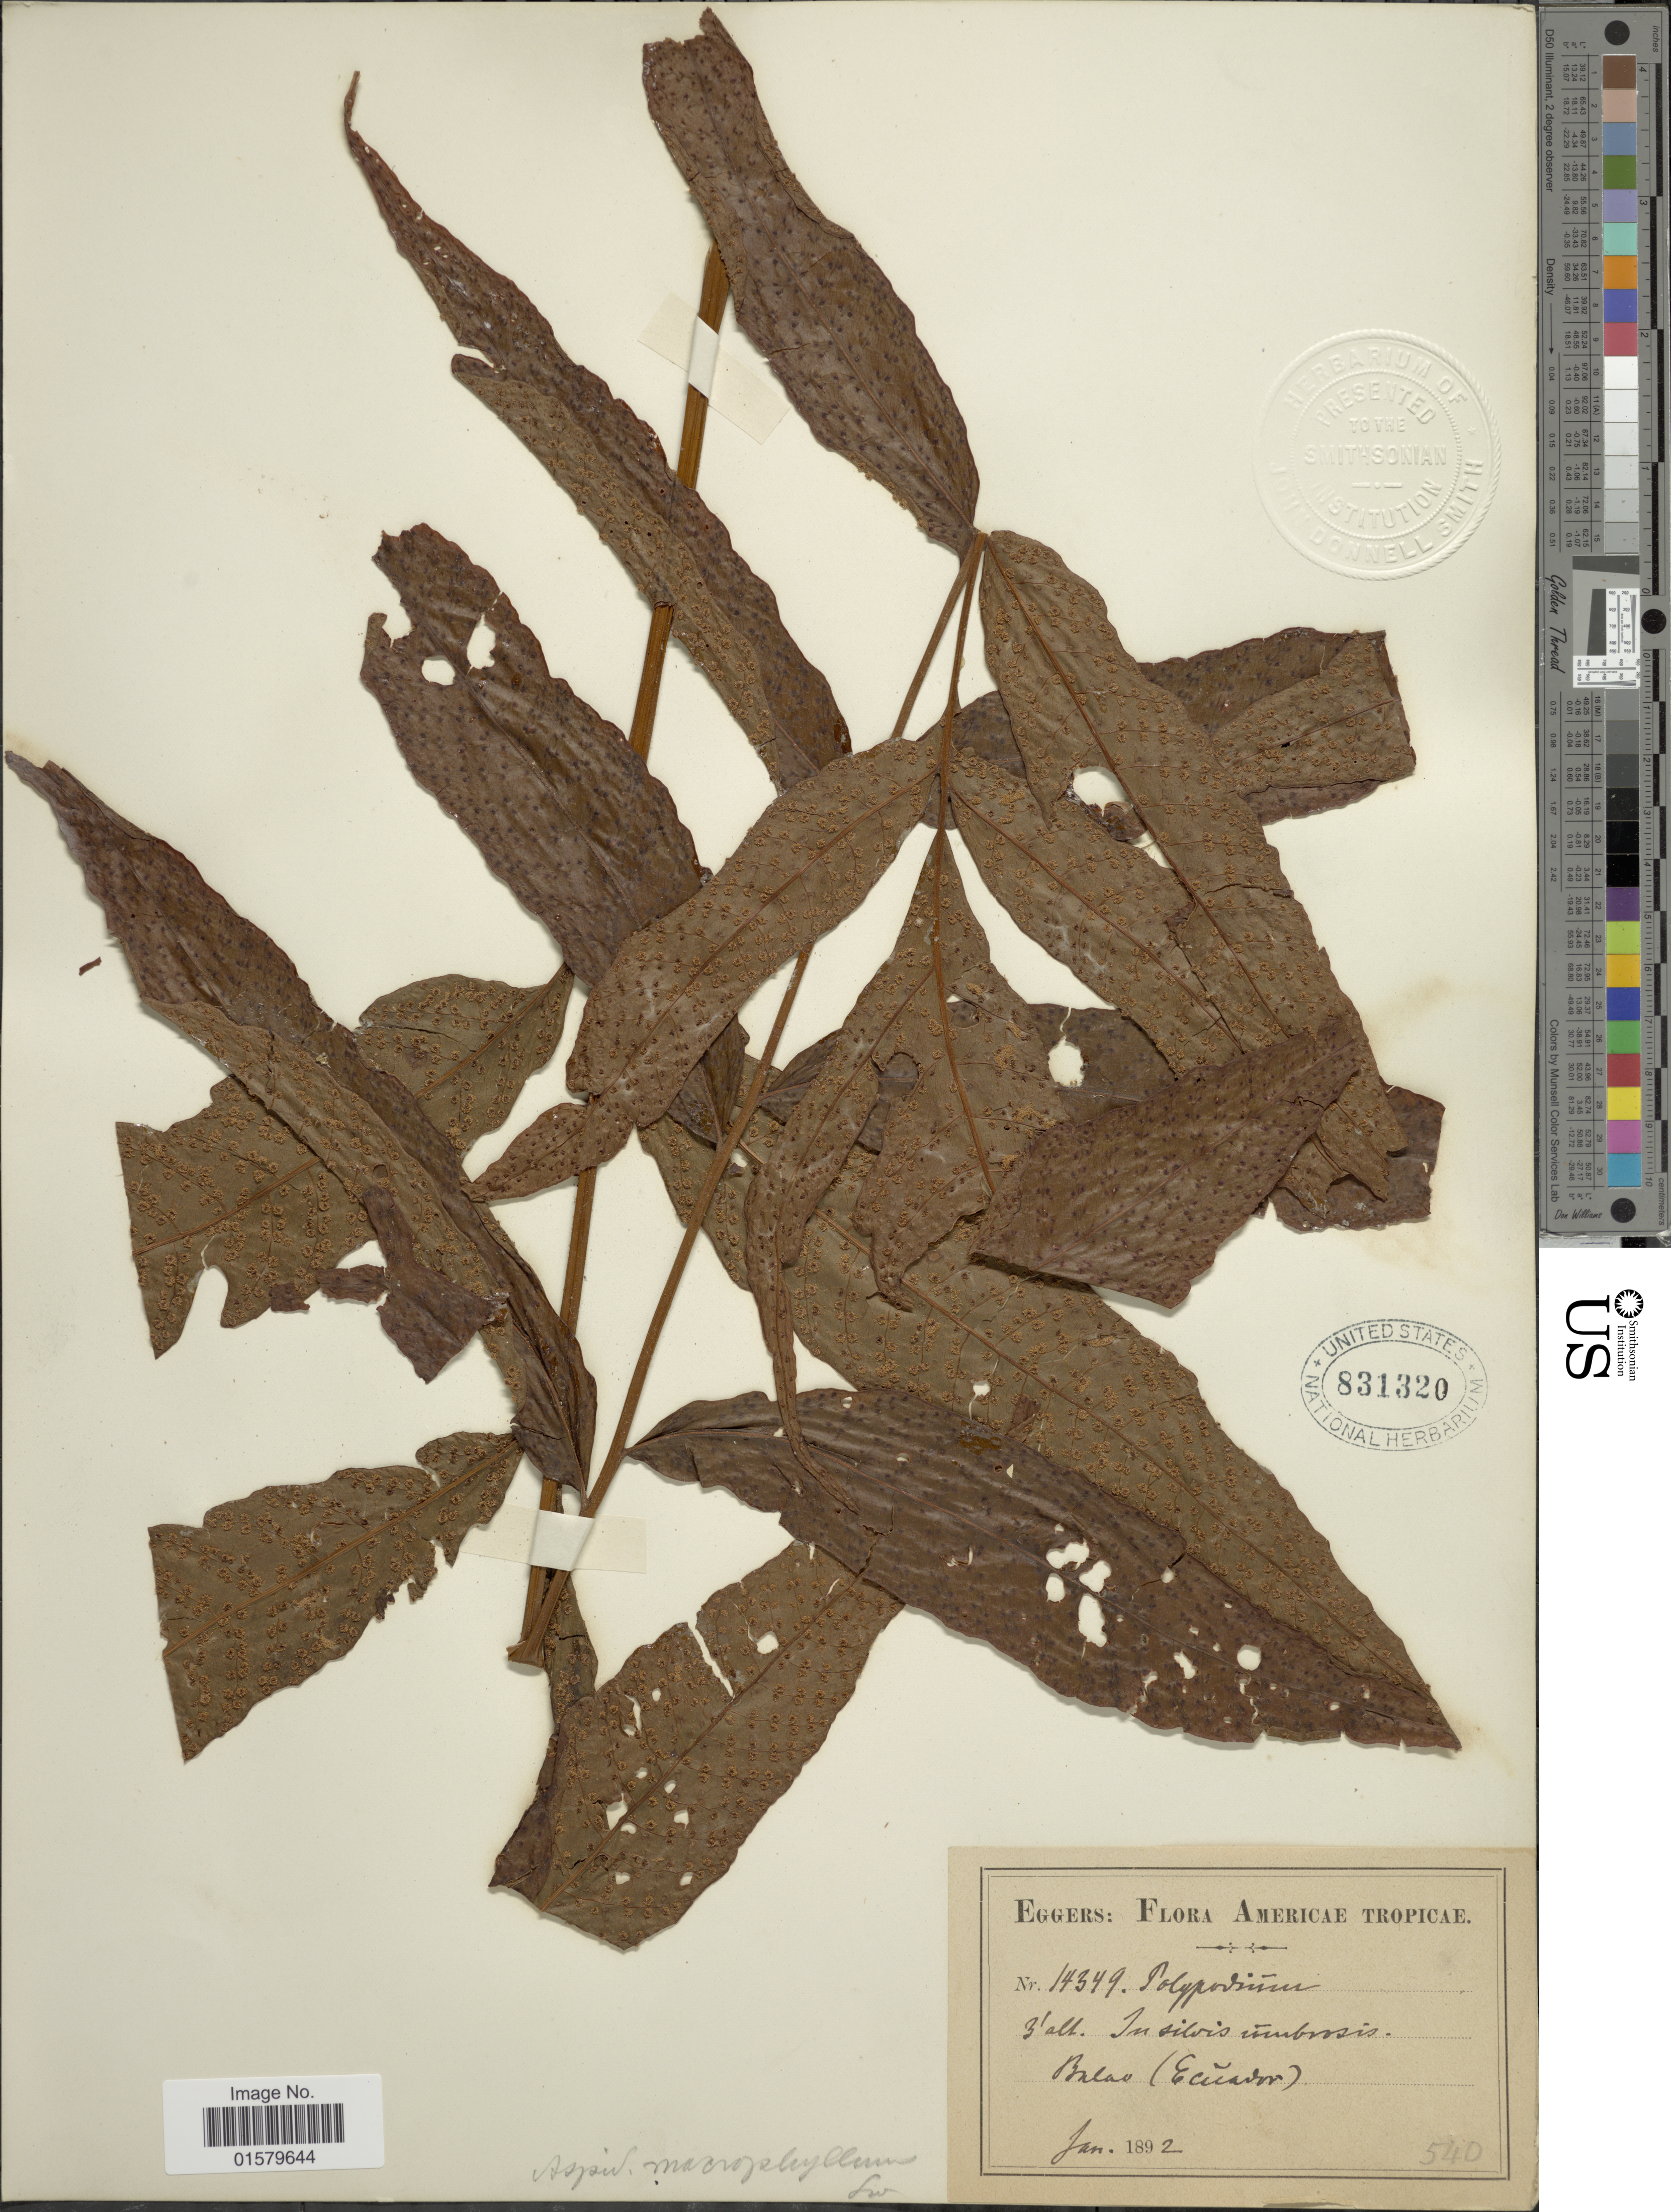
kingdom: Plantae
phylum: Tracheophyta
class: Polypodiopsida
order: Polypodiales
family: Tectariaceae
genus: Tectaria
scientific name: Tectaria incisa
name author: Cav.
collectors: -. Eggers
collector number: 14349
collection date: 1892-01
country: Ecuador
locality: In silvis umbrosis. Balao.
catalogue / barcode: US 831320